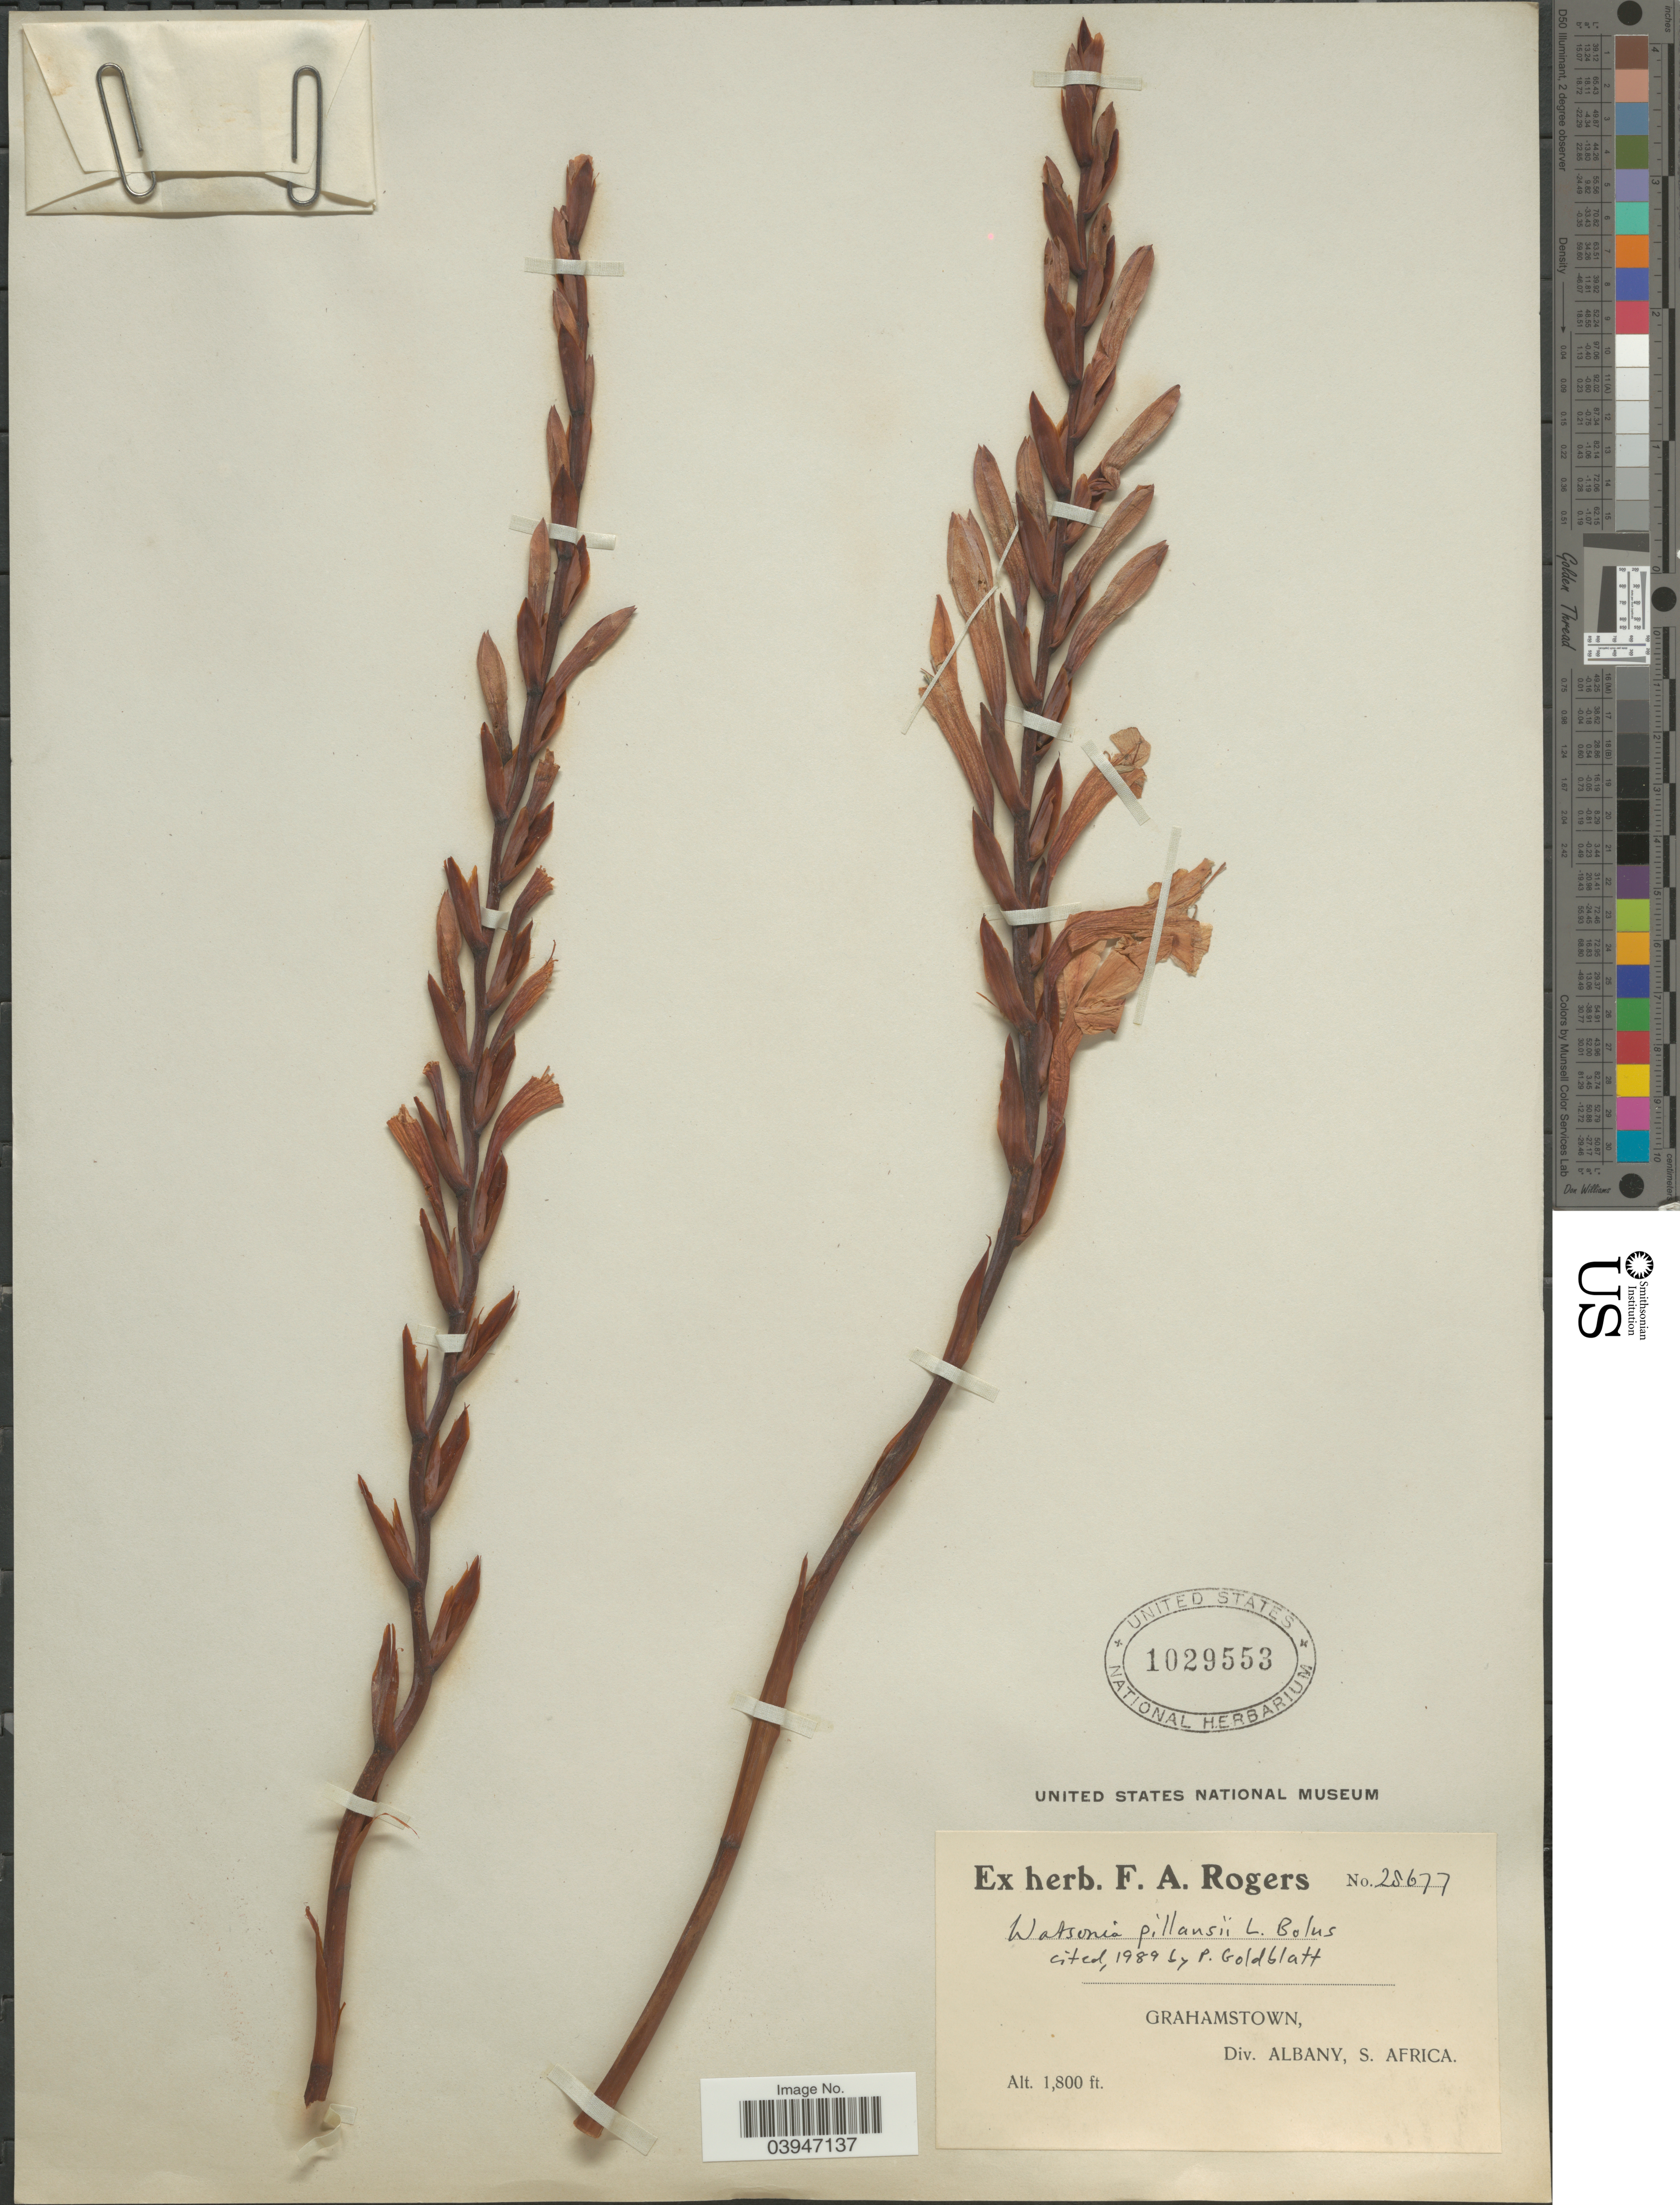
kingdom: Plantae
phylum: Tracheophyta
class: Liliopsida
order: Asparagales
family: Iridaceae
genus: Watsonia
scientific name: Watsonia pillansii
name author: L. Bolus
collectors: ex herb. F. A. Rogers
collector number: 28677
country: South Africa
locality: Grahamstown, Div. Albany, S. Africa.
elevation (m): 549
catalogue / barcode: US 1029553